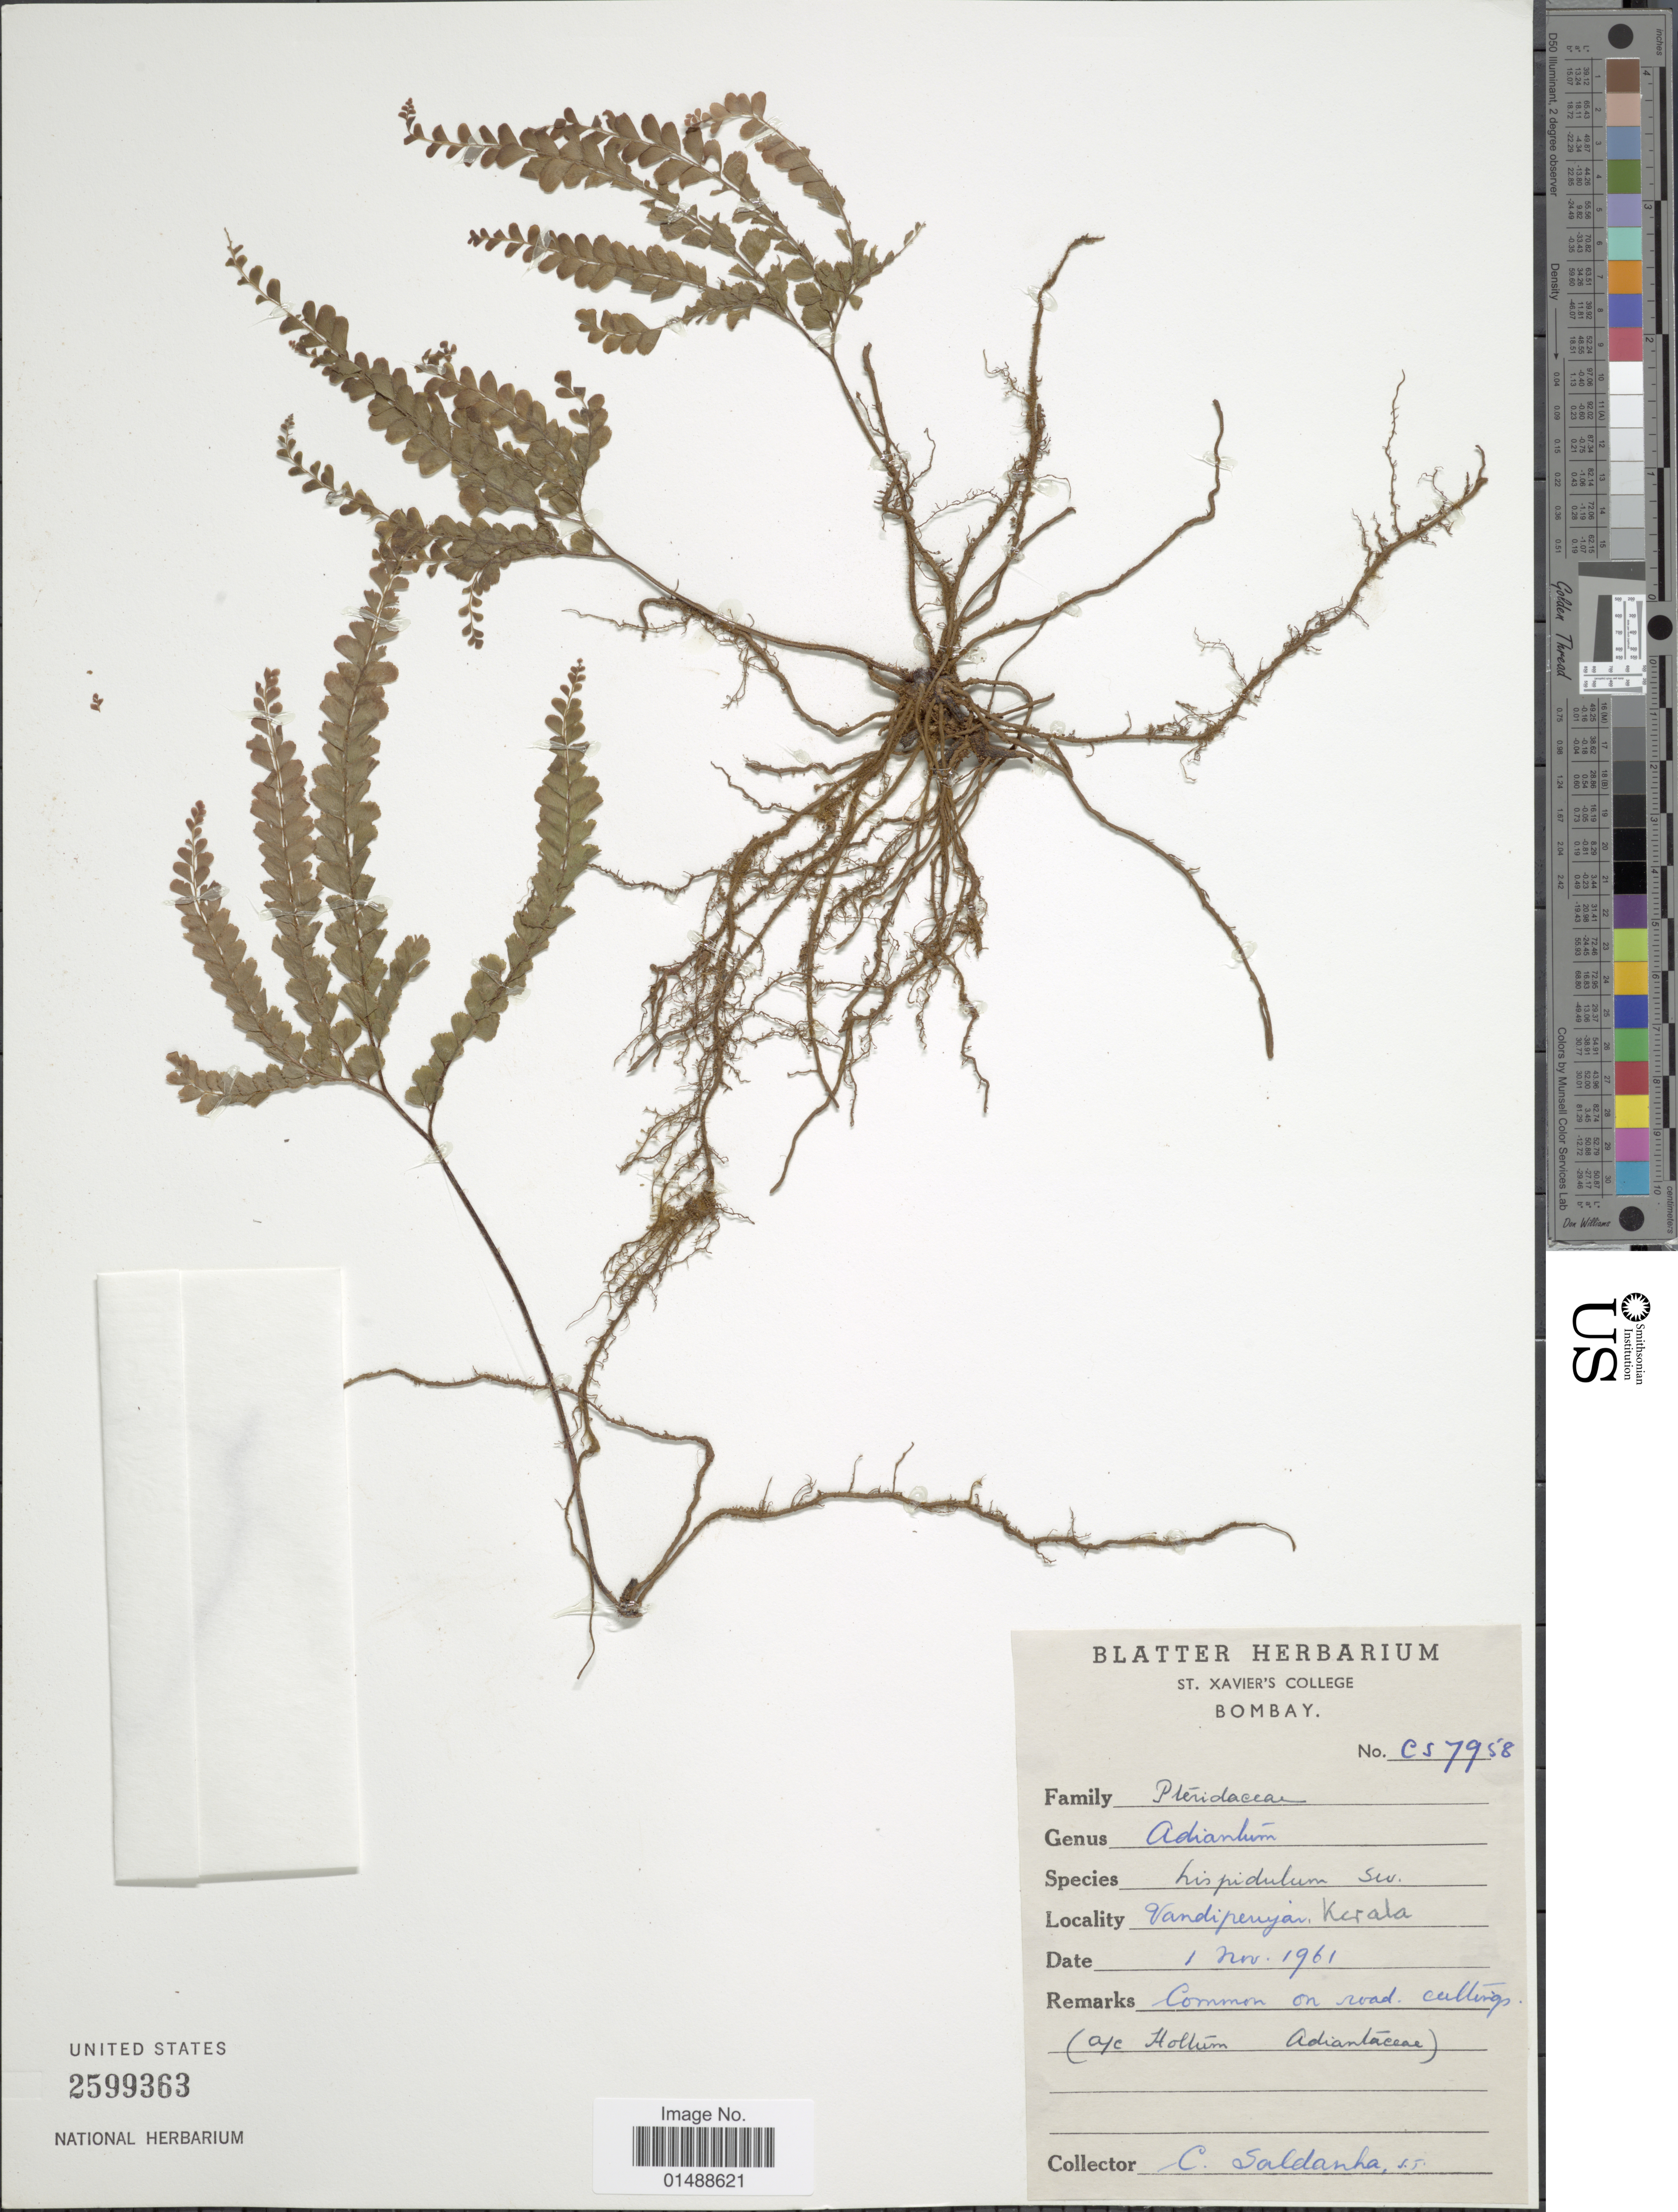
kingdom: Plantae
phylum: Tracheophyta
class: Polypodiopsida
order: Polypodiales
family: Pteridaceae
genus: Adiantum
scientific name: Adiantum hispidulum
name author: Sw.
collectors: C. Saldanha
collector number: CS7958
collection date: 1961-11-01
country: India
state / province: Kerala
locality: Bombay, Vandiperiyar, Kerala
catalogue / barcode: US 2599363